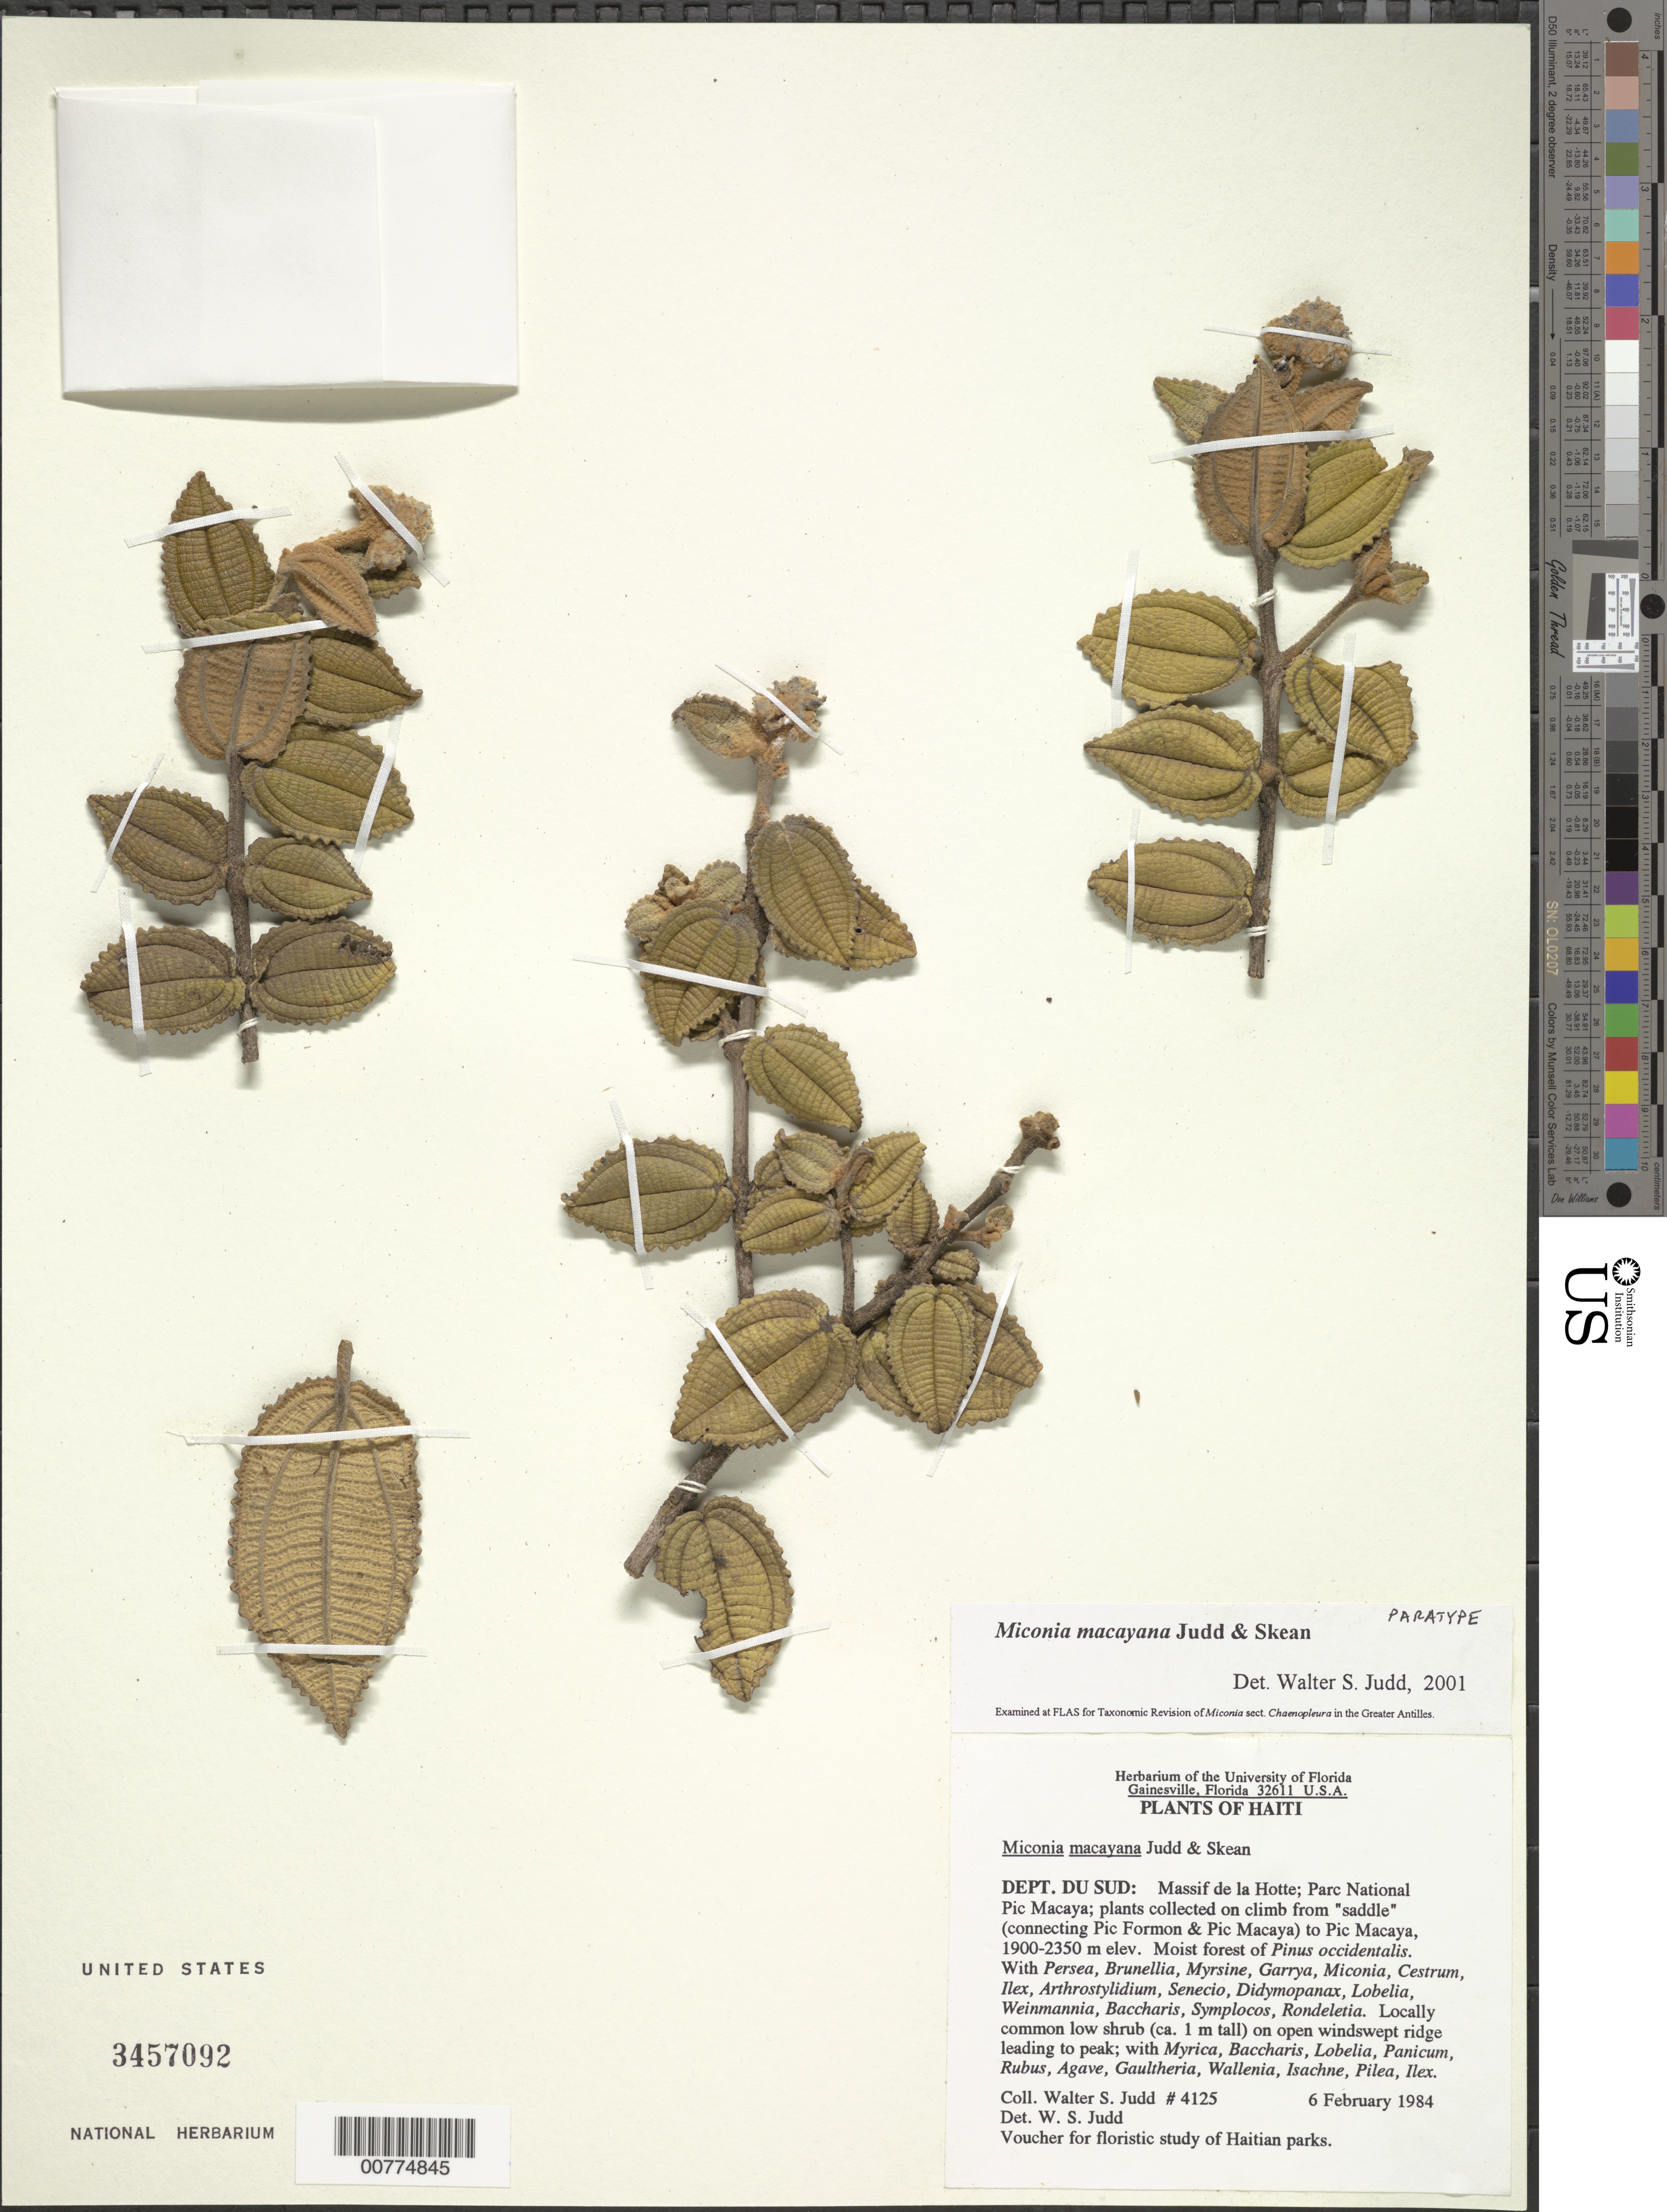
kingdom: Plantae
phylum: Tracheophyta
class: Magnoliopsida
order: Myrtales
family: Melastomataceae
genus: Miconia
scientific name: Miconia luteola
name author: Cogn.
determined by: Judd, Walter S.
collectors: W. S. Judd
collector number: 4125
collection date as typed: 06 Feb 1984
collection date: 1984-02-06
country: Haiti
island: Hispaniola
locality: Massif de la Hotte, Parc National Pic Macaya, plants collected on climb from "saddle" (connecting Pic Formon & Pic Macaya) to Pic Macaya.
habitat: Moist forest of Pinus occidentalis, with Persea, Brunellia, Myrsine, Garrya, Miconia, Cestrum, Ilex, Arthrostylidium, etc.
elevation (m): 1900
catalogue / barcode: US 3457092